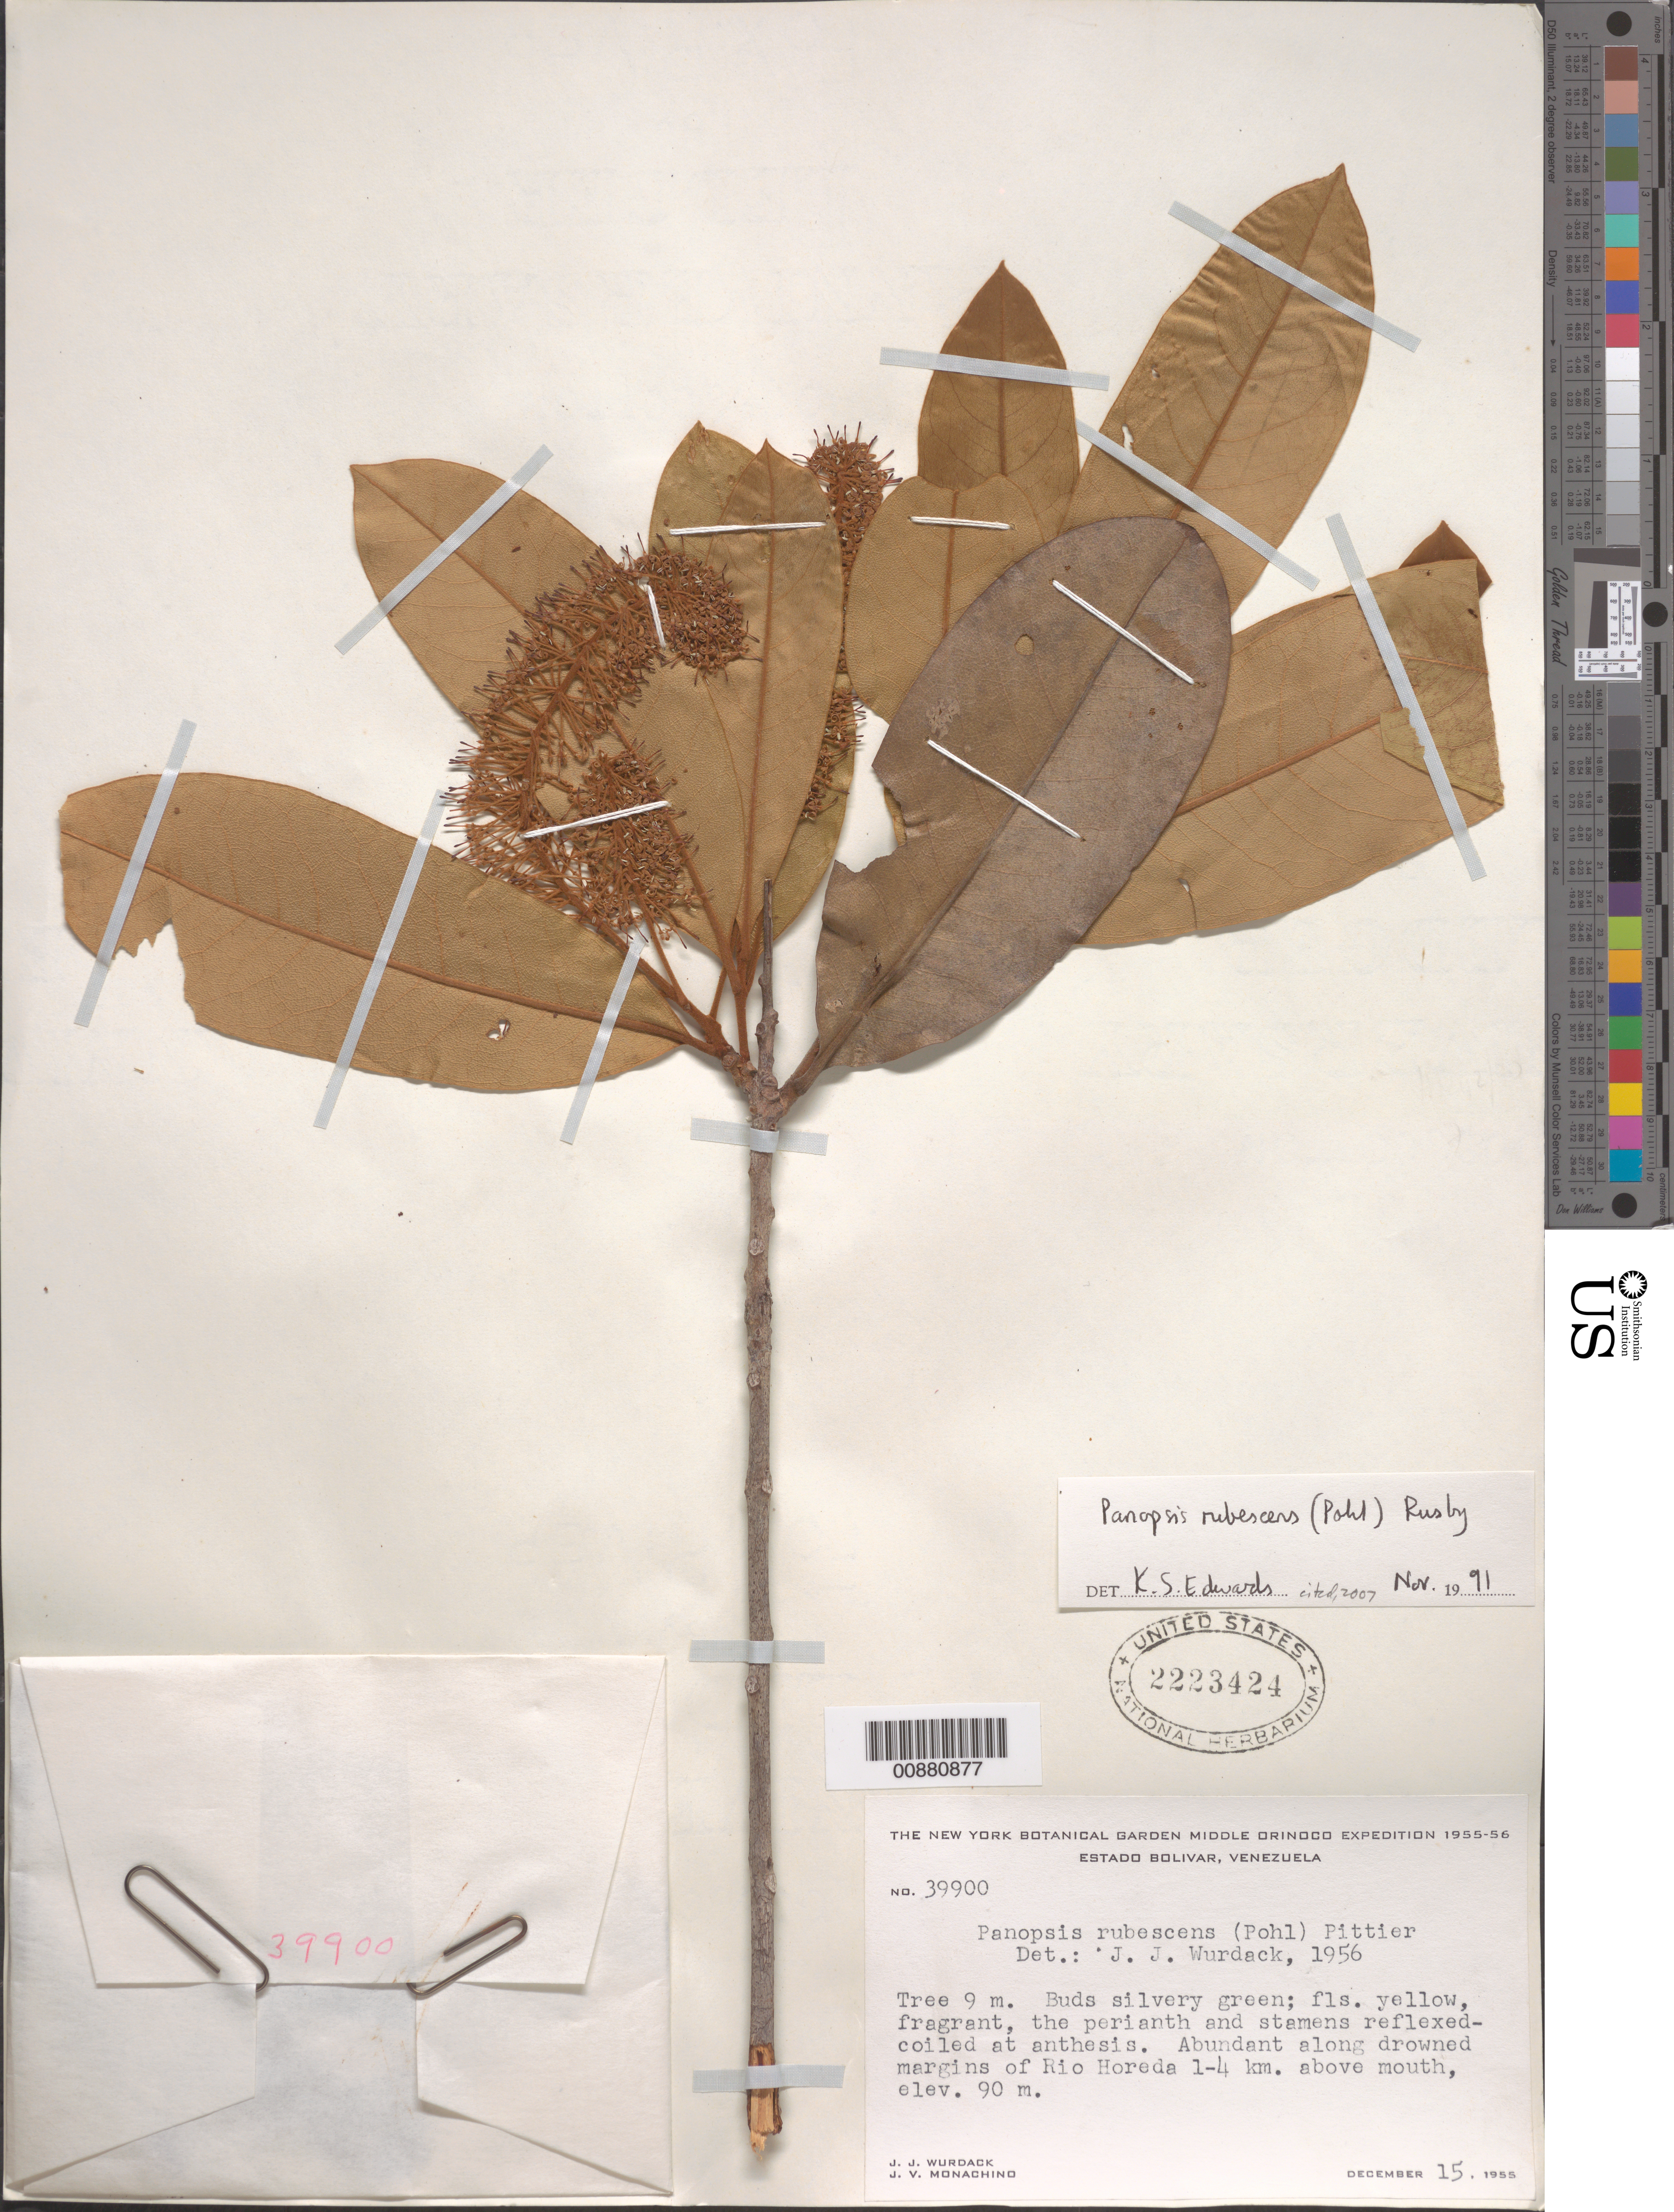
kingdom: Plantae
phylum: Tracheophyta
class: Magnoliopsida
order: Proteales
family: Proteaceae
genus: Panopsis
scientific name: Panopsis rubescens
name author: (Pohl) Pittier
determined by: Edwards, K. S.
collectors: J. J. Wurdack & J. V. Monachino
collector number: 39900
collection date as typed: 15-Dec-55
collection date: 1955-12-15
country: Venezuela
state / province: Bolívar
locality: Río Horeda, 1-4 km above mouth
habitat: Drowned margins of river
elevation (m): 90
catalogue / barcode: US 2223424